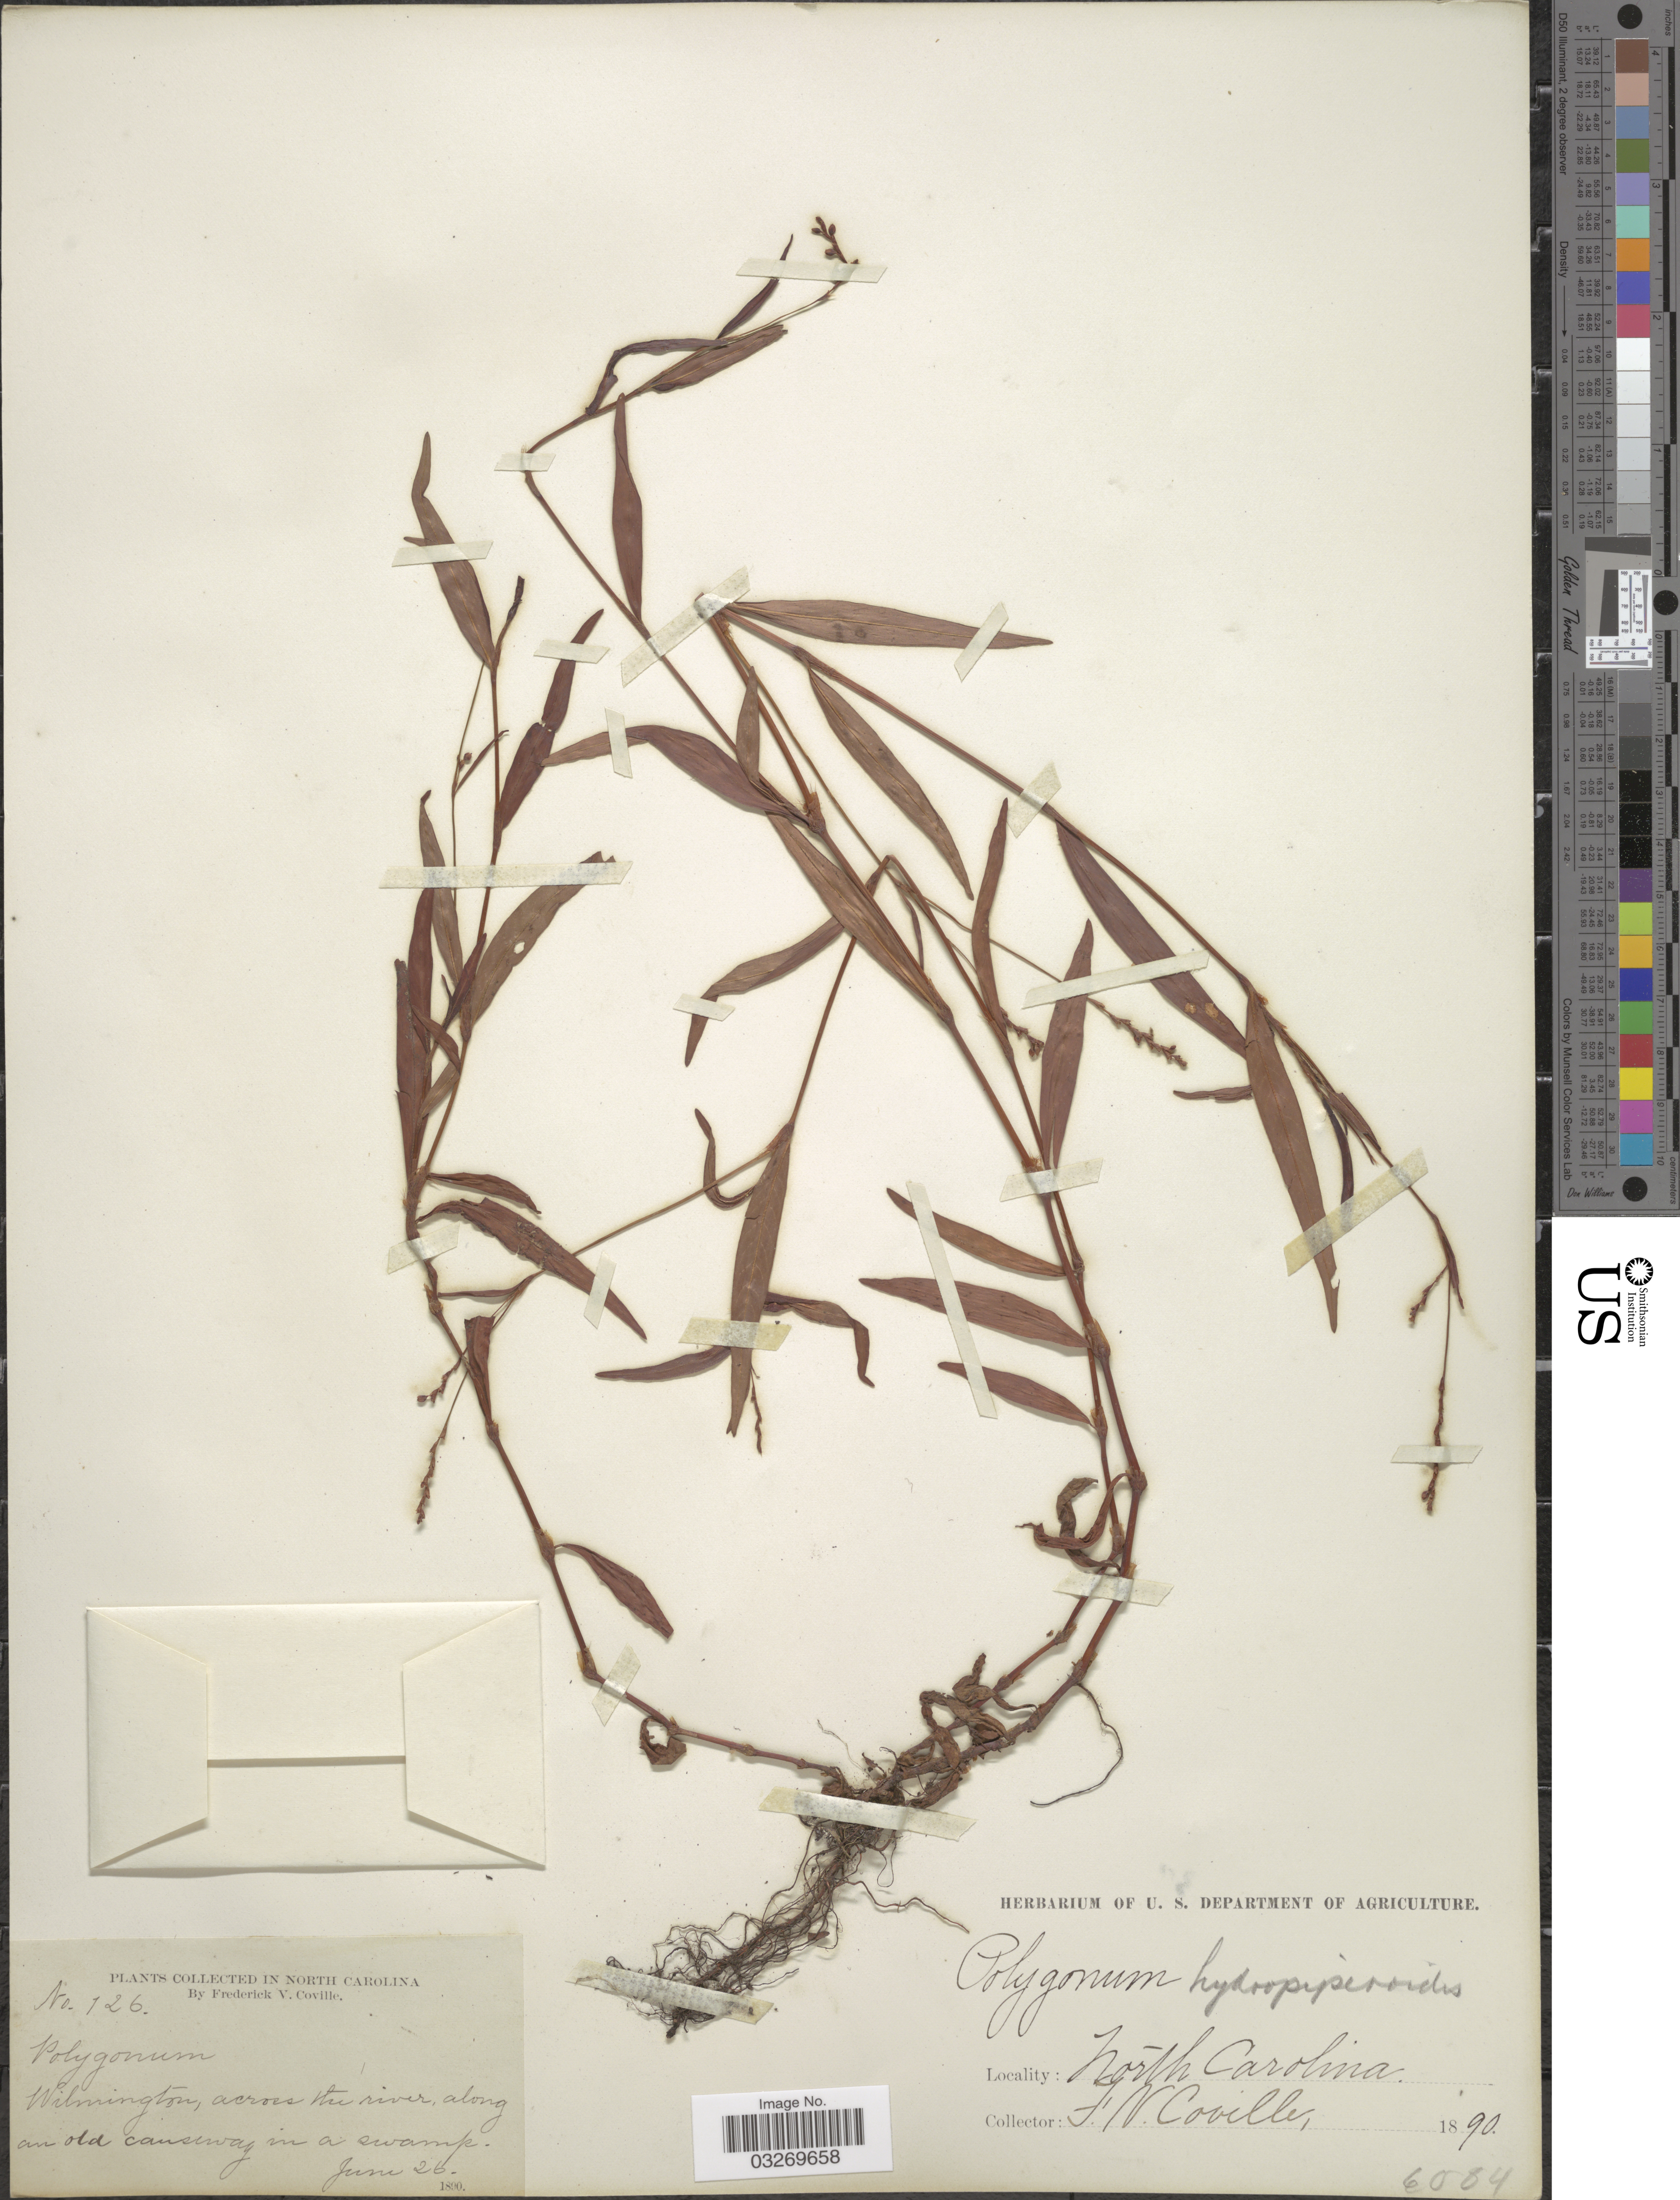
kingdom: Plantae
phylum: Tracheophyta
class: Magnoliopsida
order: Caryophyllales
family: Polygonaceae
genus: Persicaria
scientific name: Persicaria hydropiperoides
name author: (Michx.) Small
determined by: Atha, D. E.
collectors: F. V. Coville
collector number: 126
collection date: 1890-06-26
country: United States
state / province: North Carolina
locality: Wilmington, across the river, along an old causeway in a swamp.